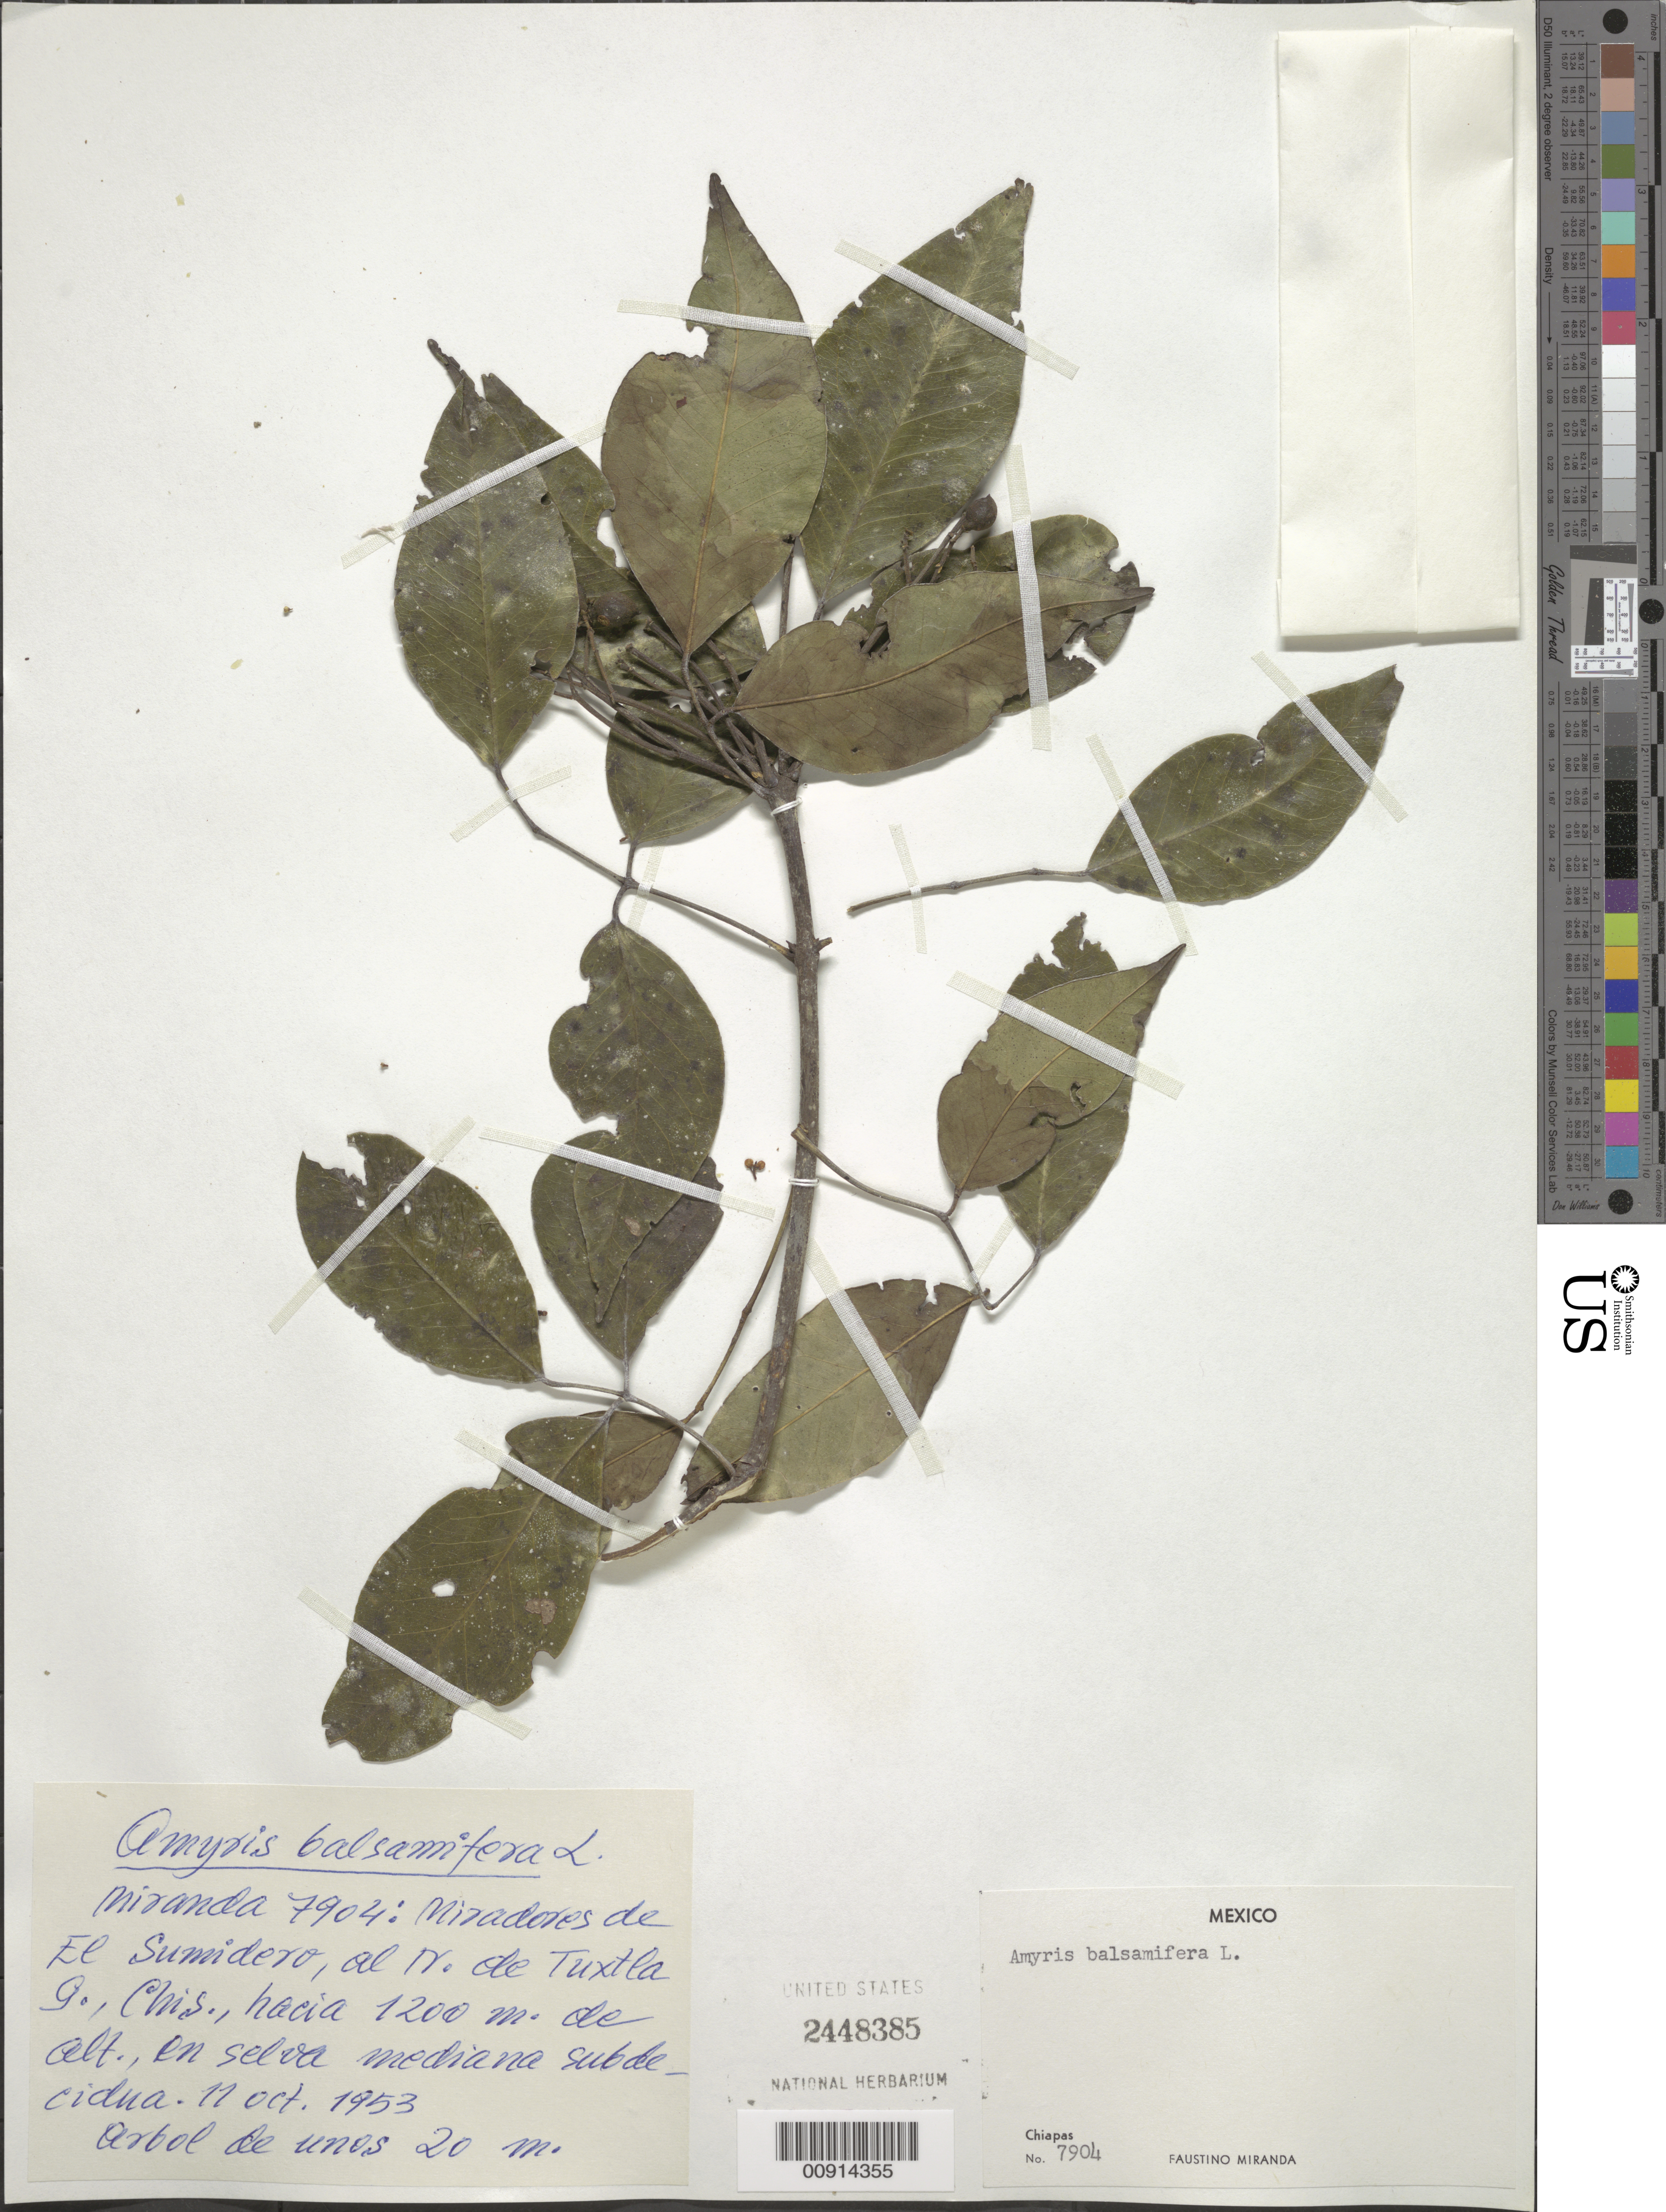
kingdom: Plantae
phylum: Tracheophyta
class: Magnoliopsida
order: Sapindales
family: Rutaceae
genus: Amyris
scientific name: Amyris balsamifera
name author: L.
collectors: Miranda G., F.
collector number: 7904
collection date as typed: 11 Oct 1953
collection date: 1953-10-11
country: Mexico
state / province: Chiapas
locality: Miradores de El Sumidero, al N. de Tuxtla Gutiérrez, Chiapas.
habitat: En selva mediana subdecidua.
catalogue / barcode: US 2448385